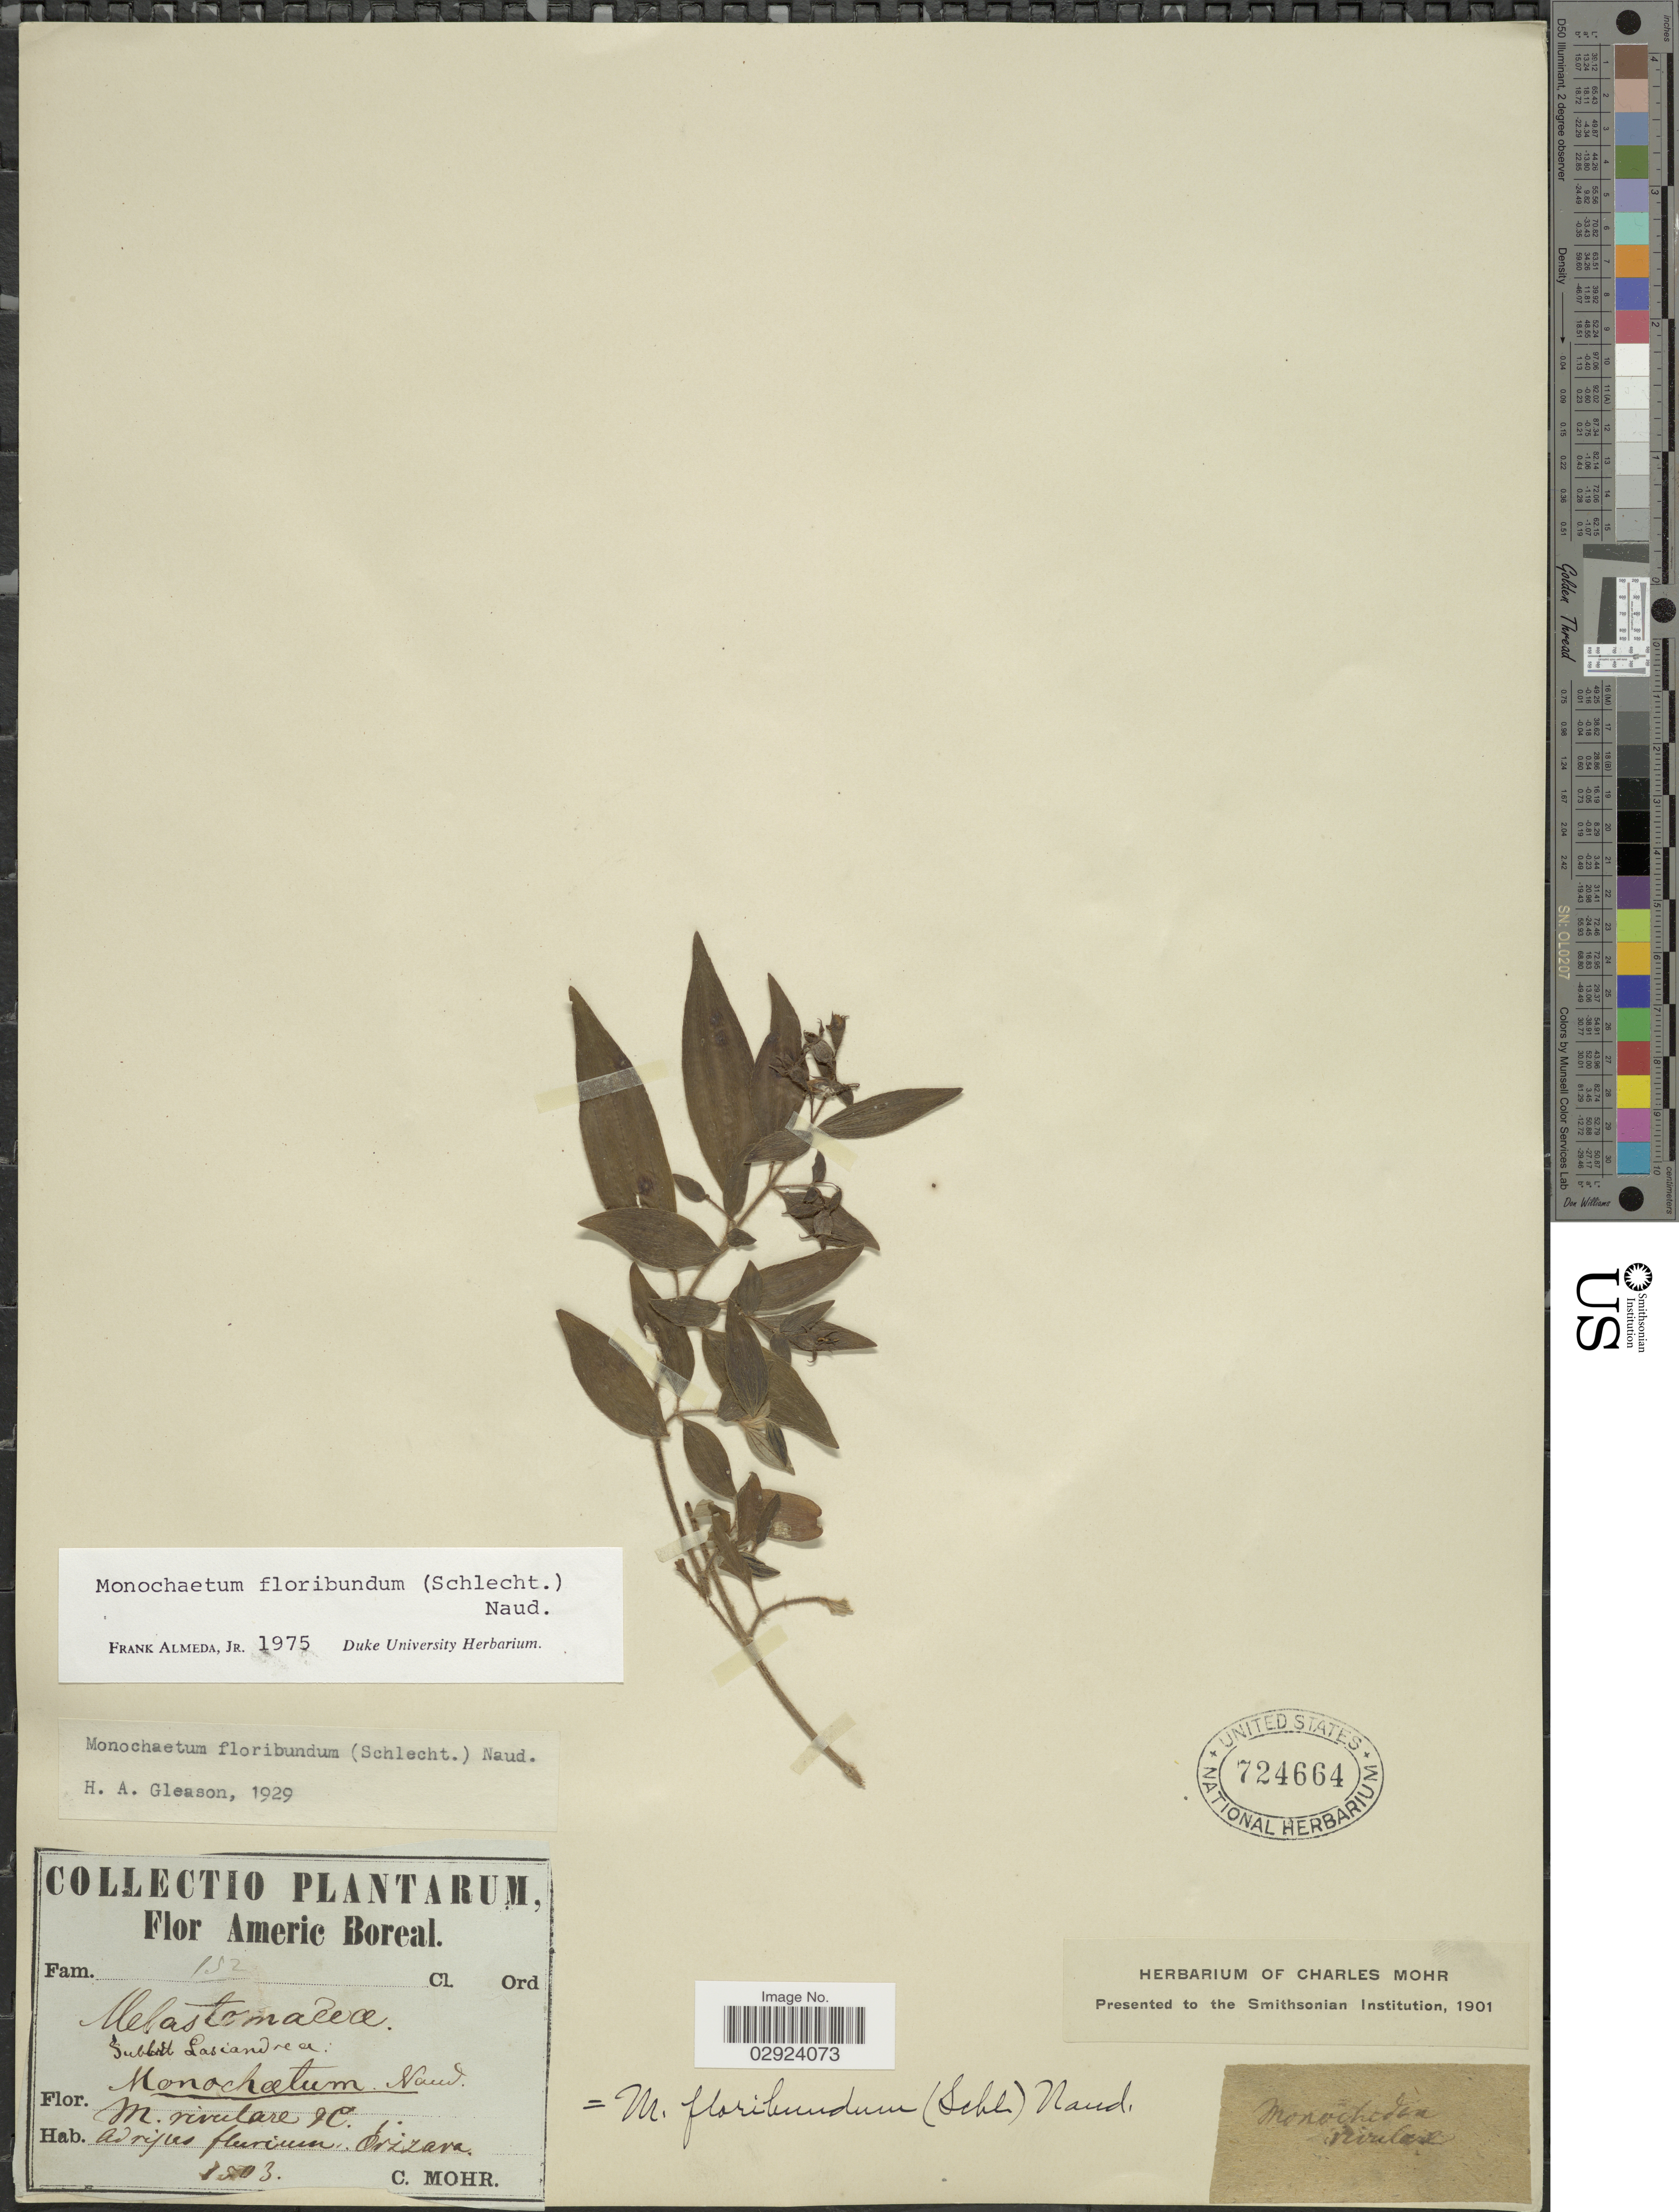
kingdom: Plantae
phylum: Tracheophyta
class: Magnoliopsida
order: Myrtales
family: Melastomataceae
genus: Monochaetum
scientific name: Monochaetum floribundum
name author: (Schltdl.) Naudin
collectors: Mohr, C. T. (herbarium)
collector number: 15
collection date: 1803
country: Mexico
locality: Americ Boreal. Ad ripas fluvium, Orizava.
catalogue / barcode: US 724664